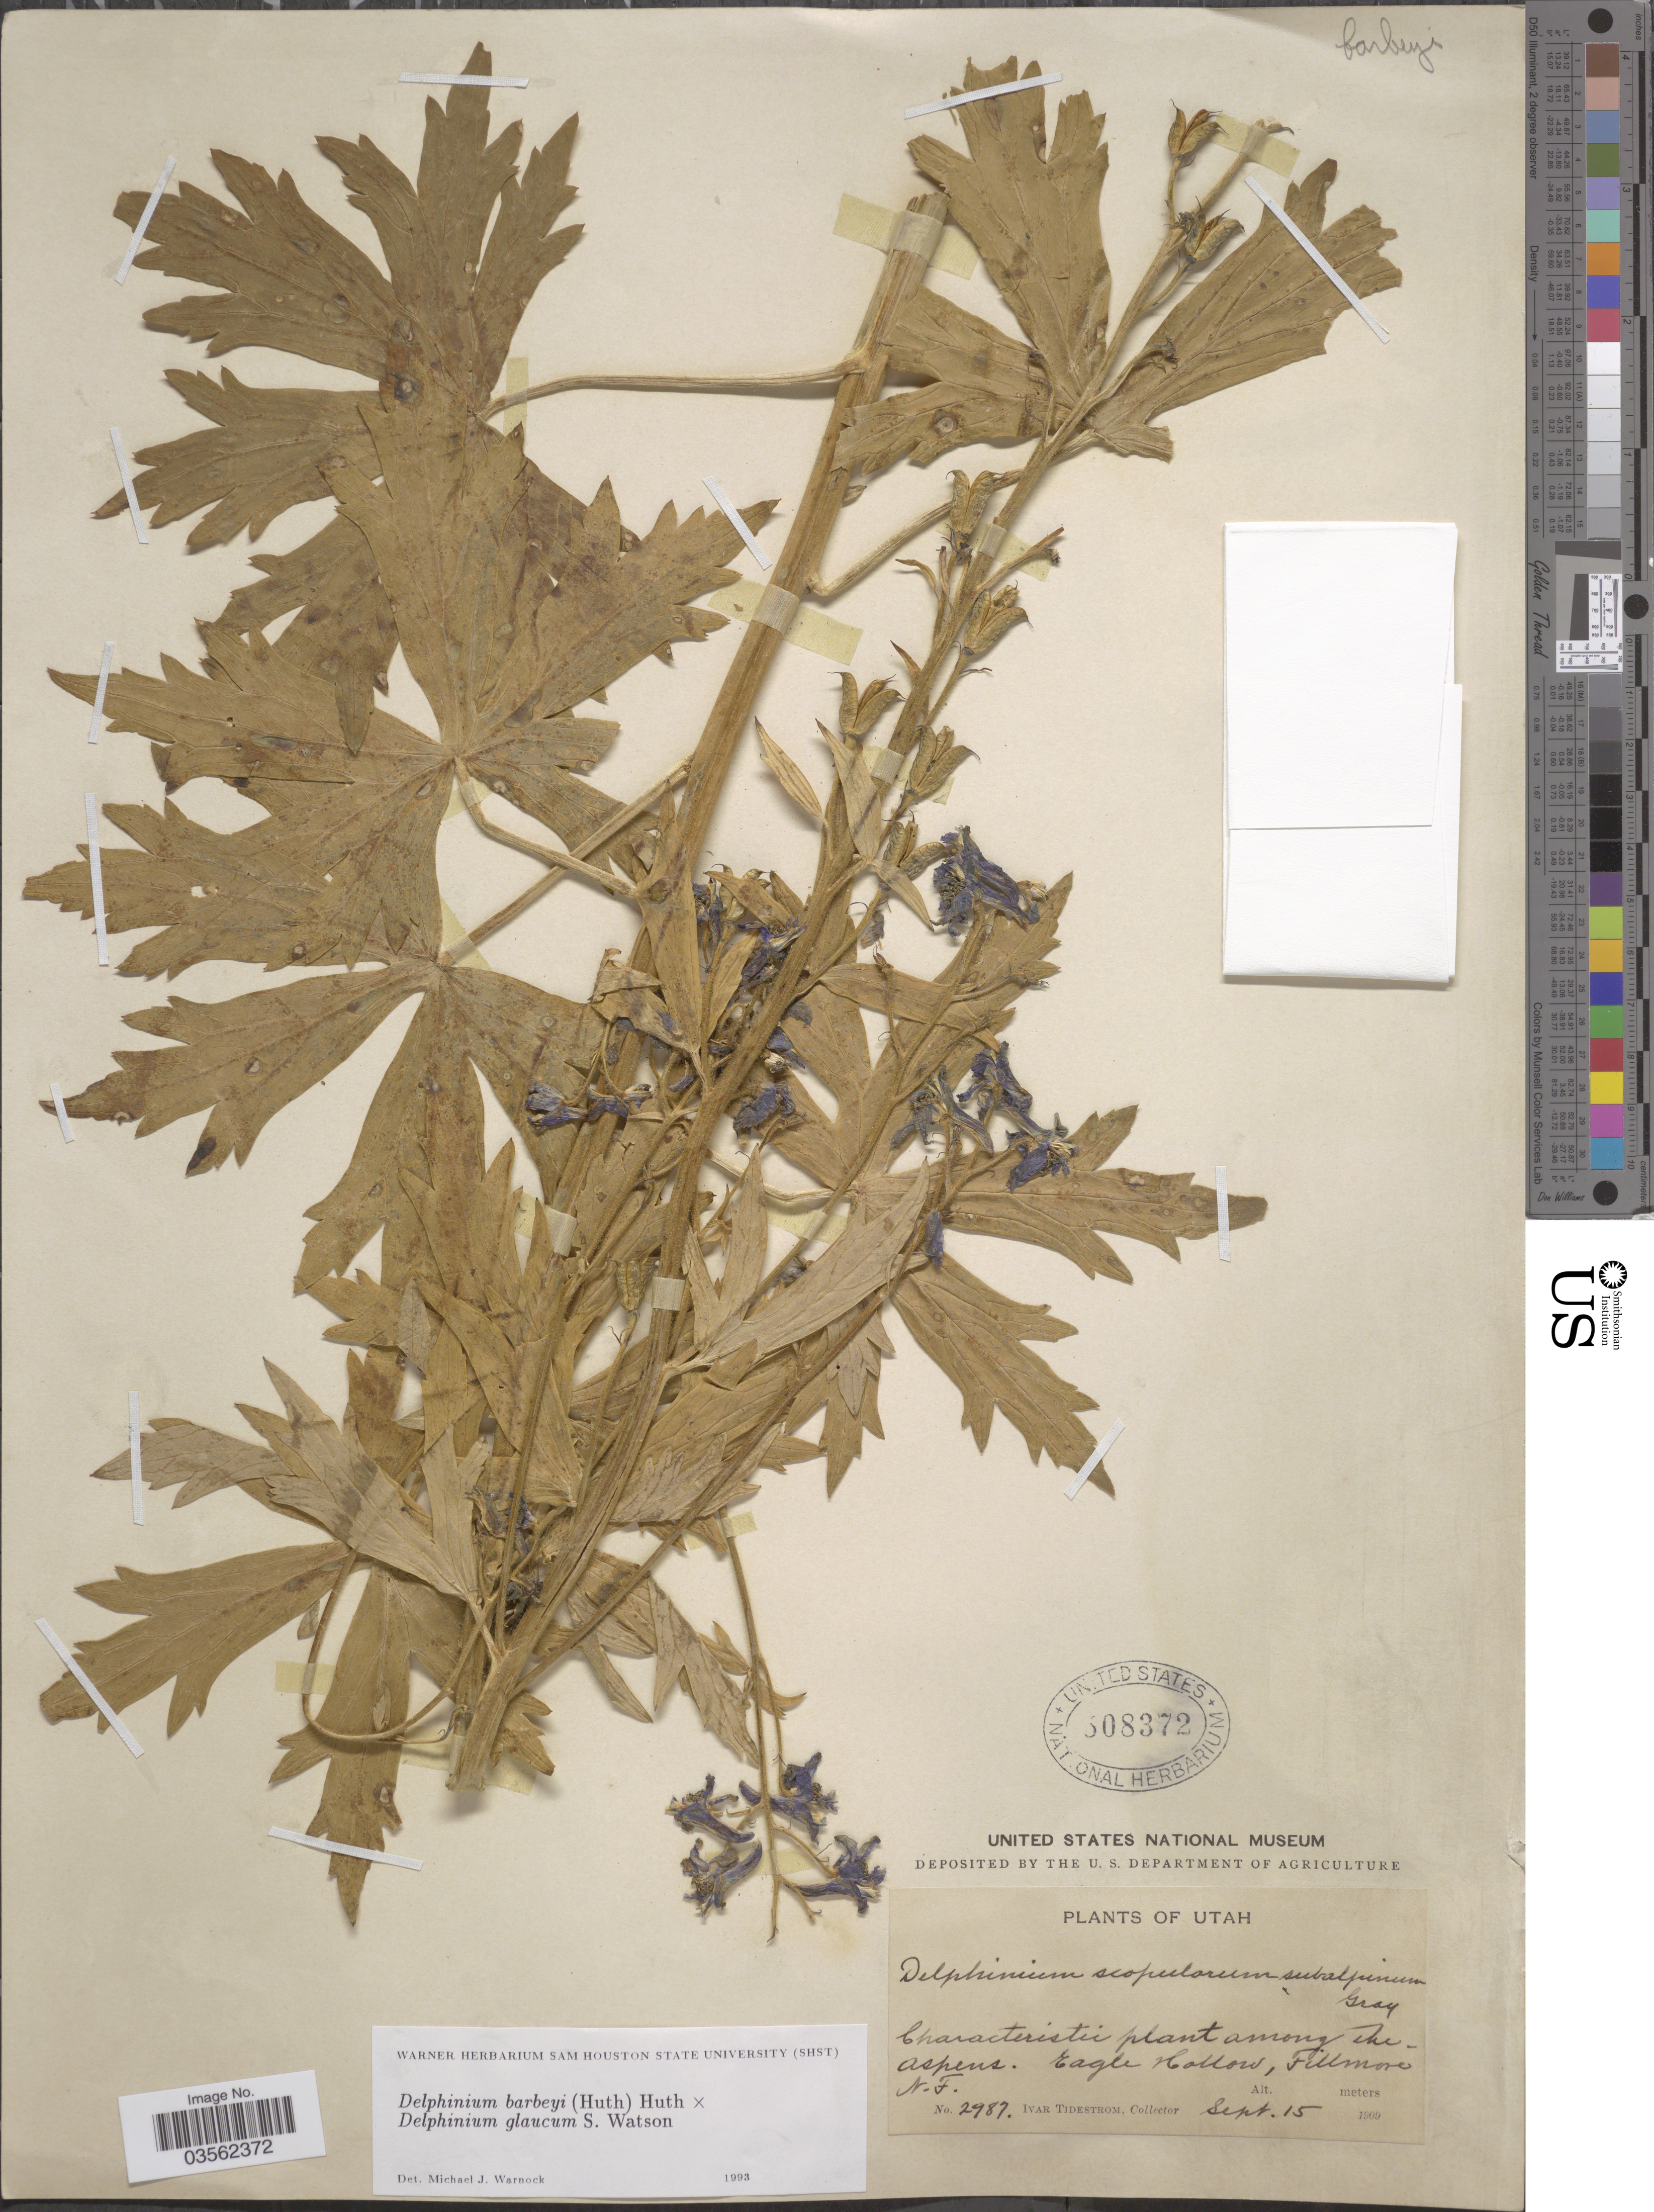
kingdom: Plantae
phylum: Tracheophyta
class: Magnoliopsida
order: Ranunculales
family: Ranunculaceae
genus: Delphinium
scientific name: Delphinium barbeyi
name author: (Huth) Huth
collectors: I. F. Tidestrom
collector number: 2987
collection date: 1909-09-15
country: United States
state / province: Utah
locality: Eagle Hollow, Fillmore N. F.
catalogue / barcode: US 608372